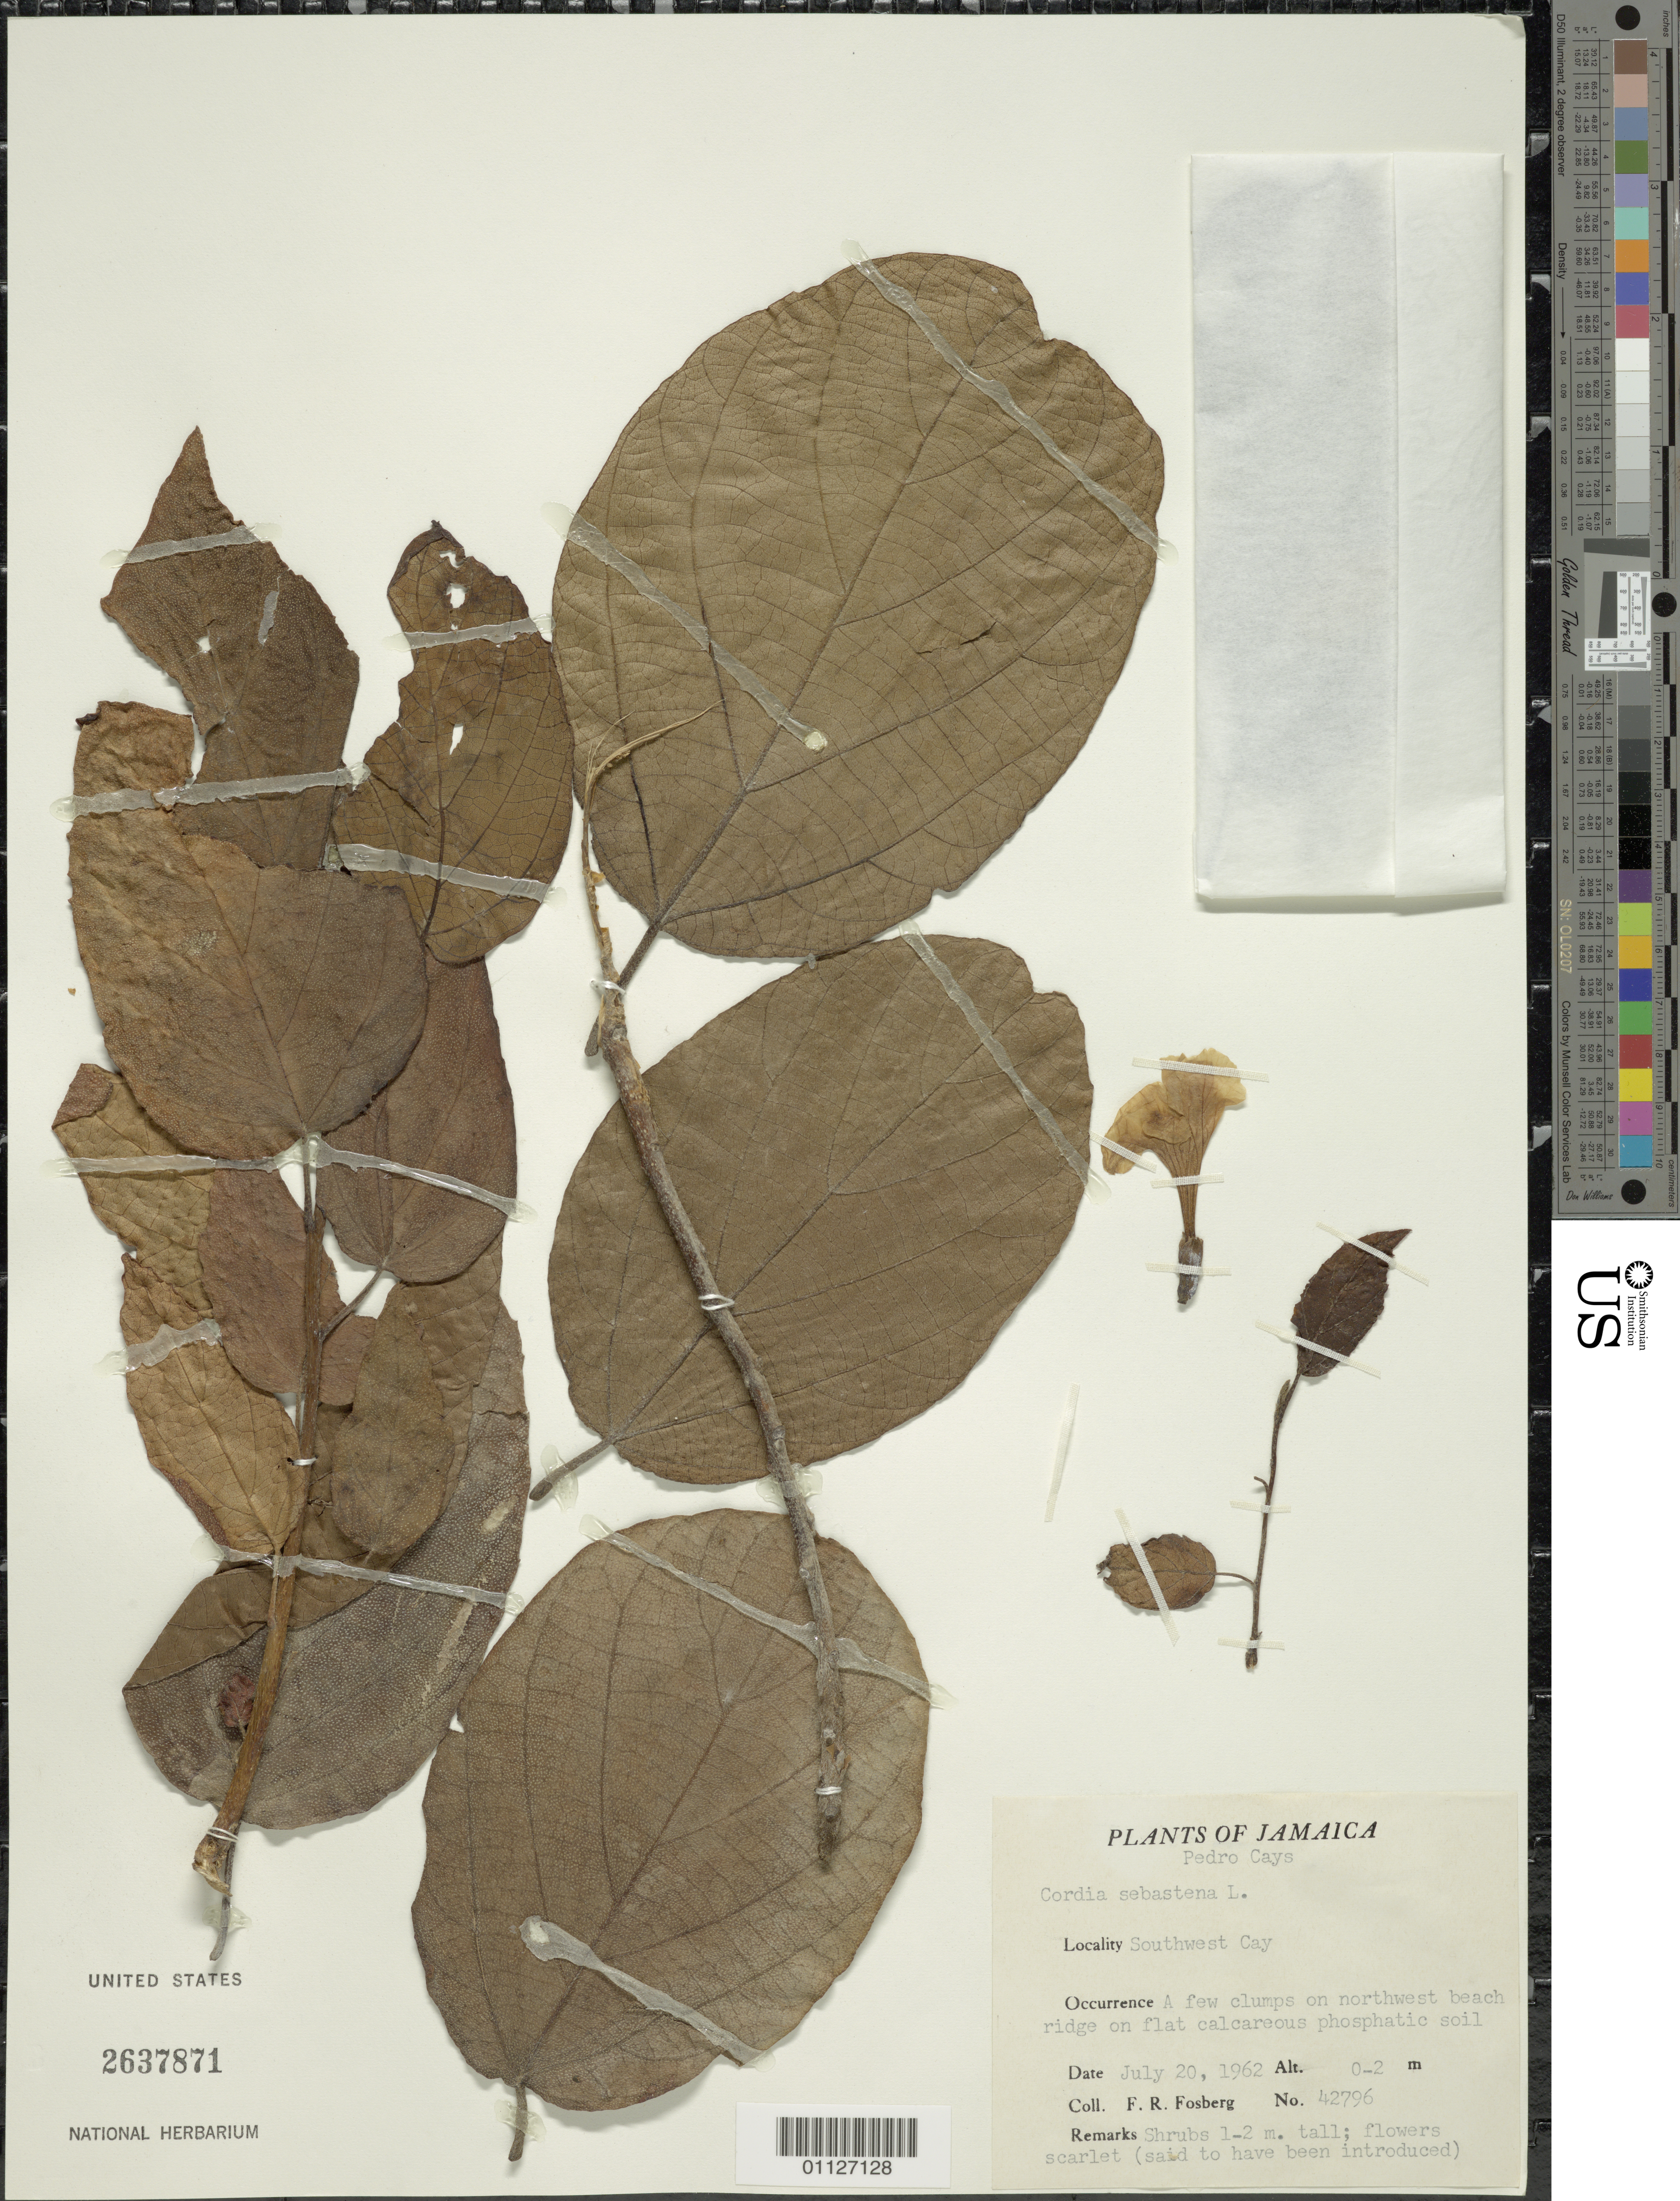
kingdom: Plantae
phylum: Tracheophyta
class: Magnoliopsida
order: Boraginales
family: Cordiaceae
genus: Cordia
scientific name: Cordia sebestena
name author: L.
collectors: F. R. Fosberg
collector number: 42796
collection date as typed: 20 Jul 1962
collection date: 1962-07-20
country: Jamaica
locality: Pedro Cays: Southwest Cay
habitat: a few clumps on NW beach eidge on flat clacareous phosphatic soil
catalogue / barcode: US 2637871